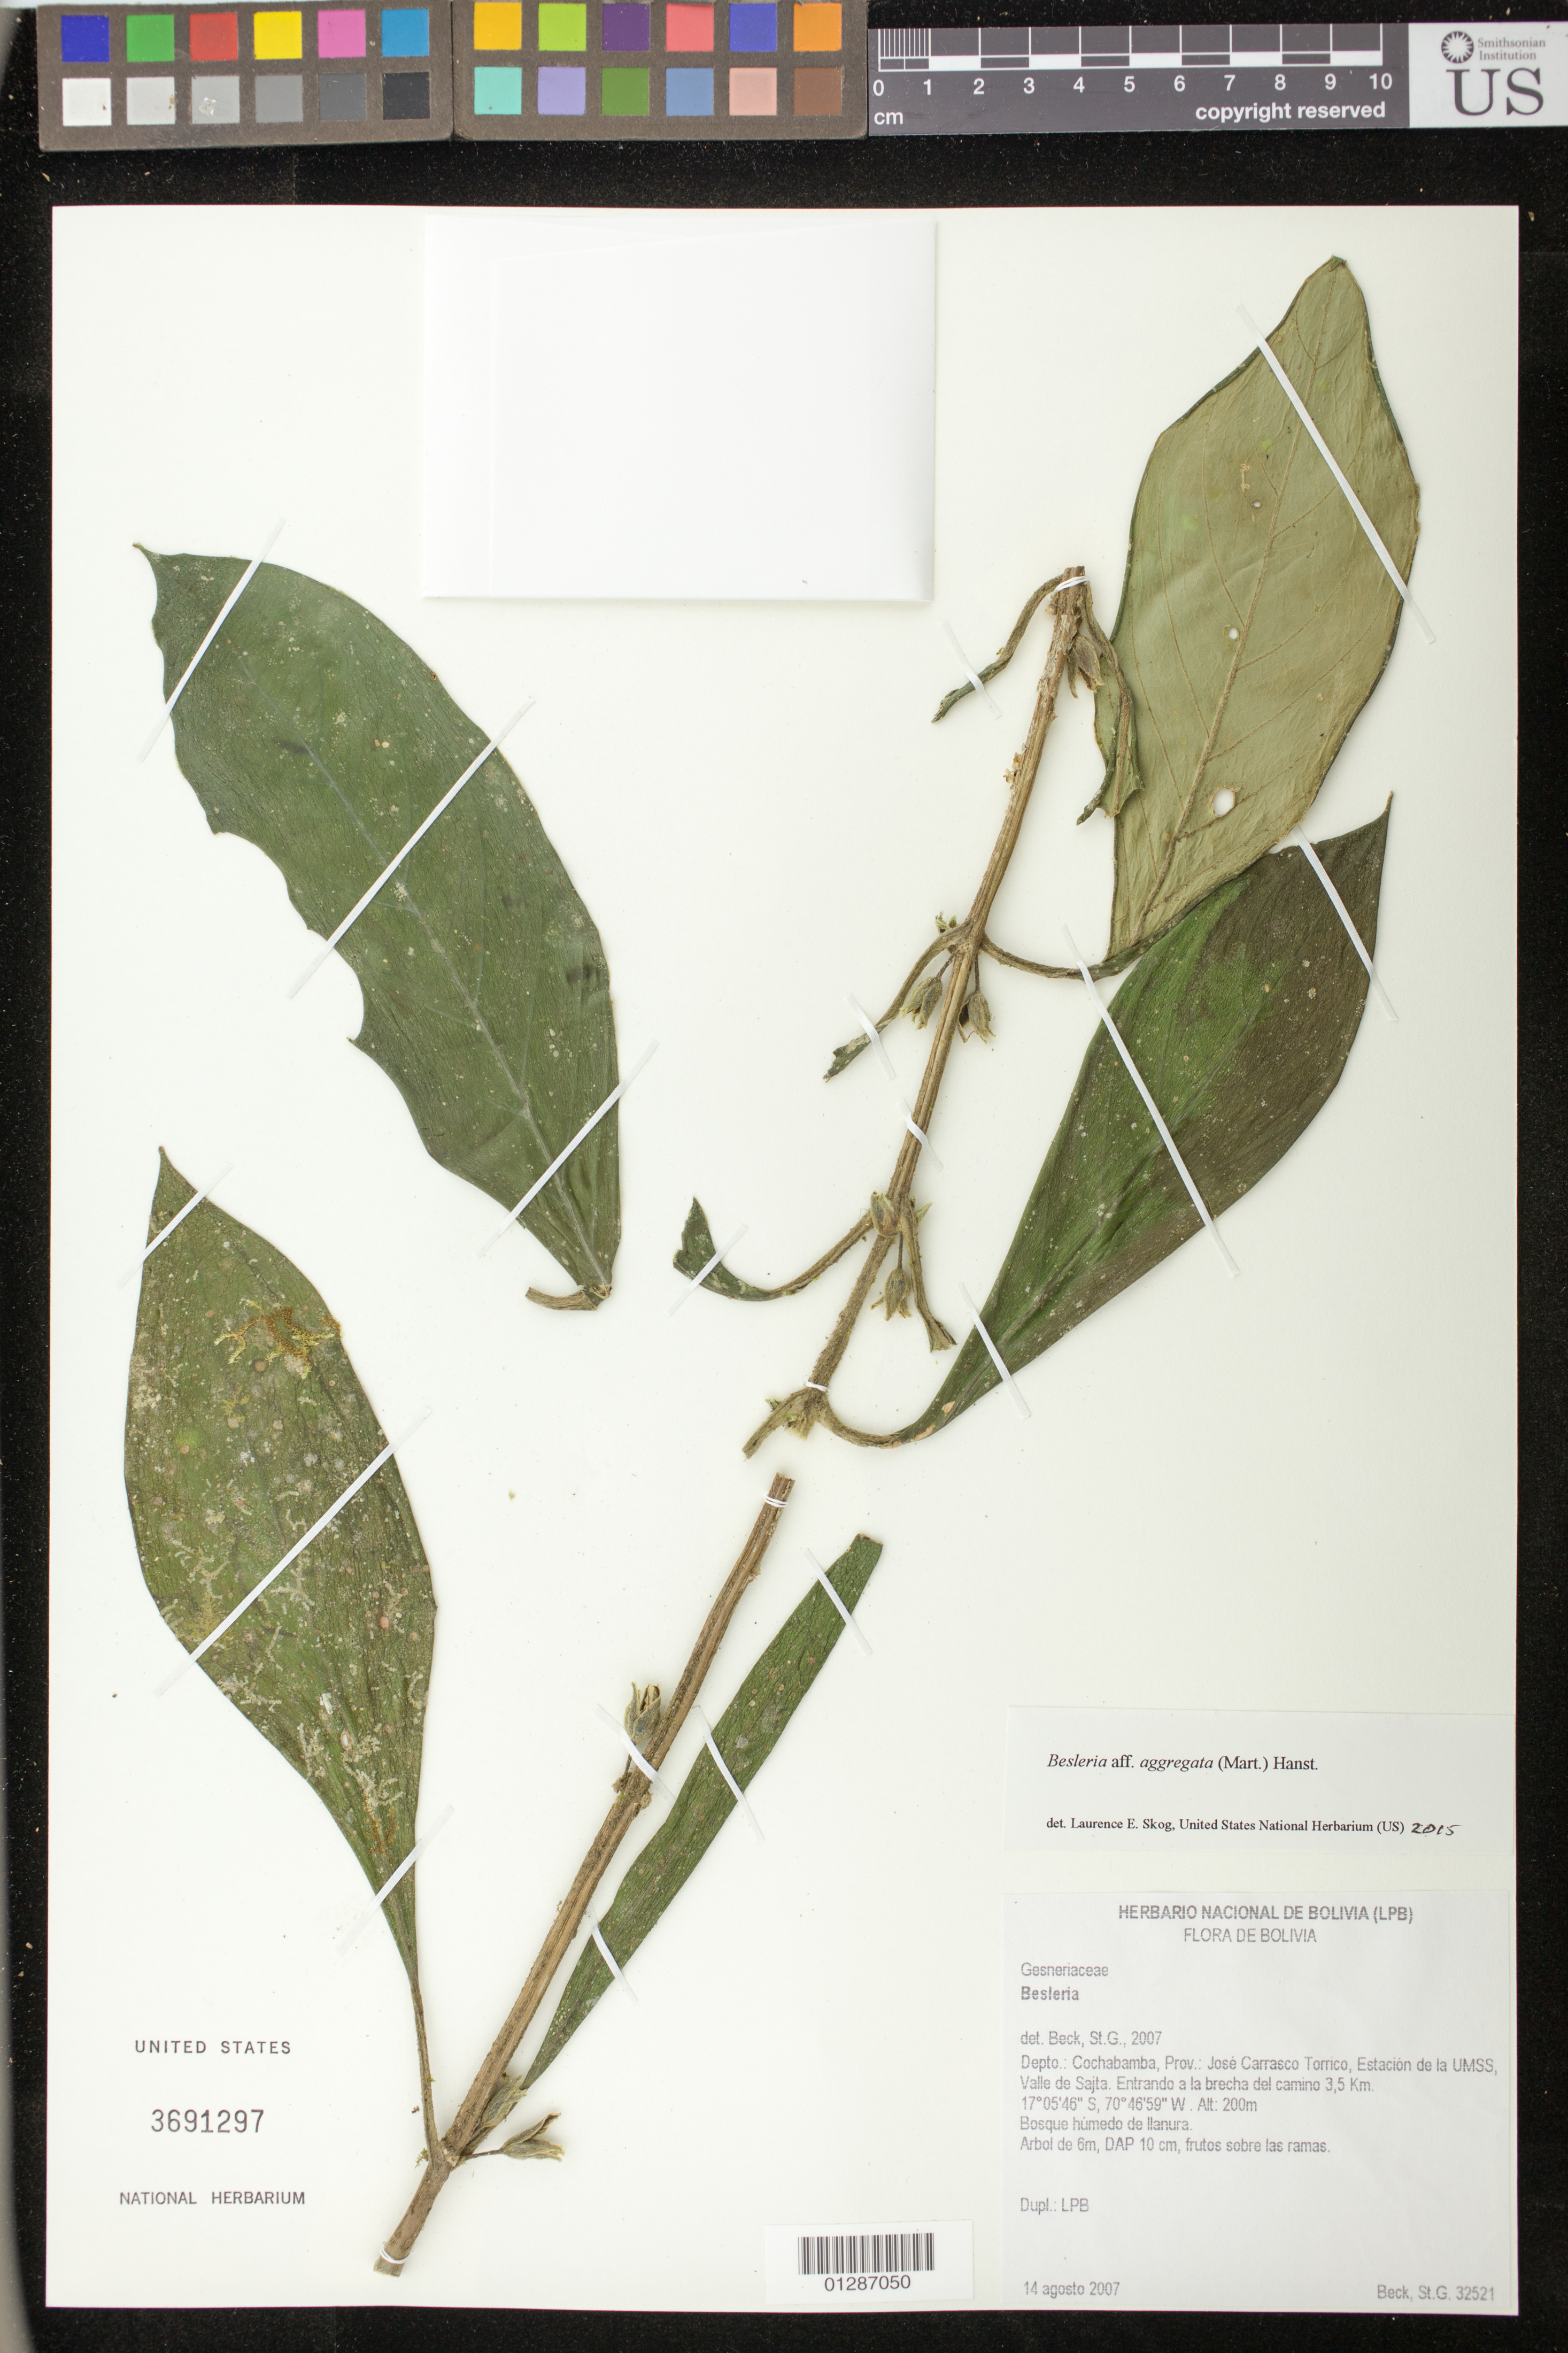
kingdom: Plantae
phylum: Tracheophyta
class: Magnoliopsida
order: Lamiales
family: Gesneriaceae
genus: Besleria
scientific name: Besleria aggregata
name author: (Mart.) Hanst.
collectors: S. G. Beck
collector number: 32521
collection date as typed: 14 Aug 2007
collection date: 2007-08-14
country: Bolivia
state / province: Cochabamba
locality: Prov. Jose Carrasco Torrico, Estacion de la UMSS, Valle de Sajta.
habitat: Tree.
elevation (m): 200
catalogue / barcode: US 3691297